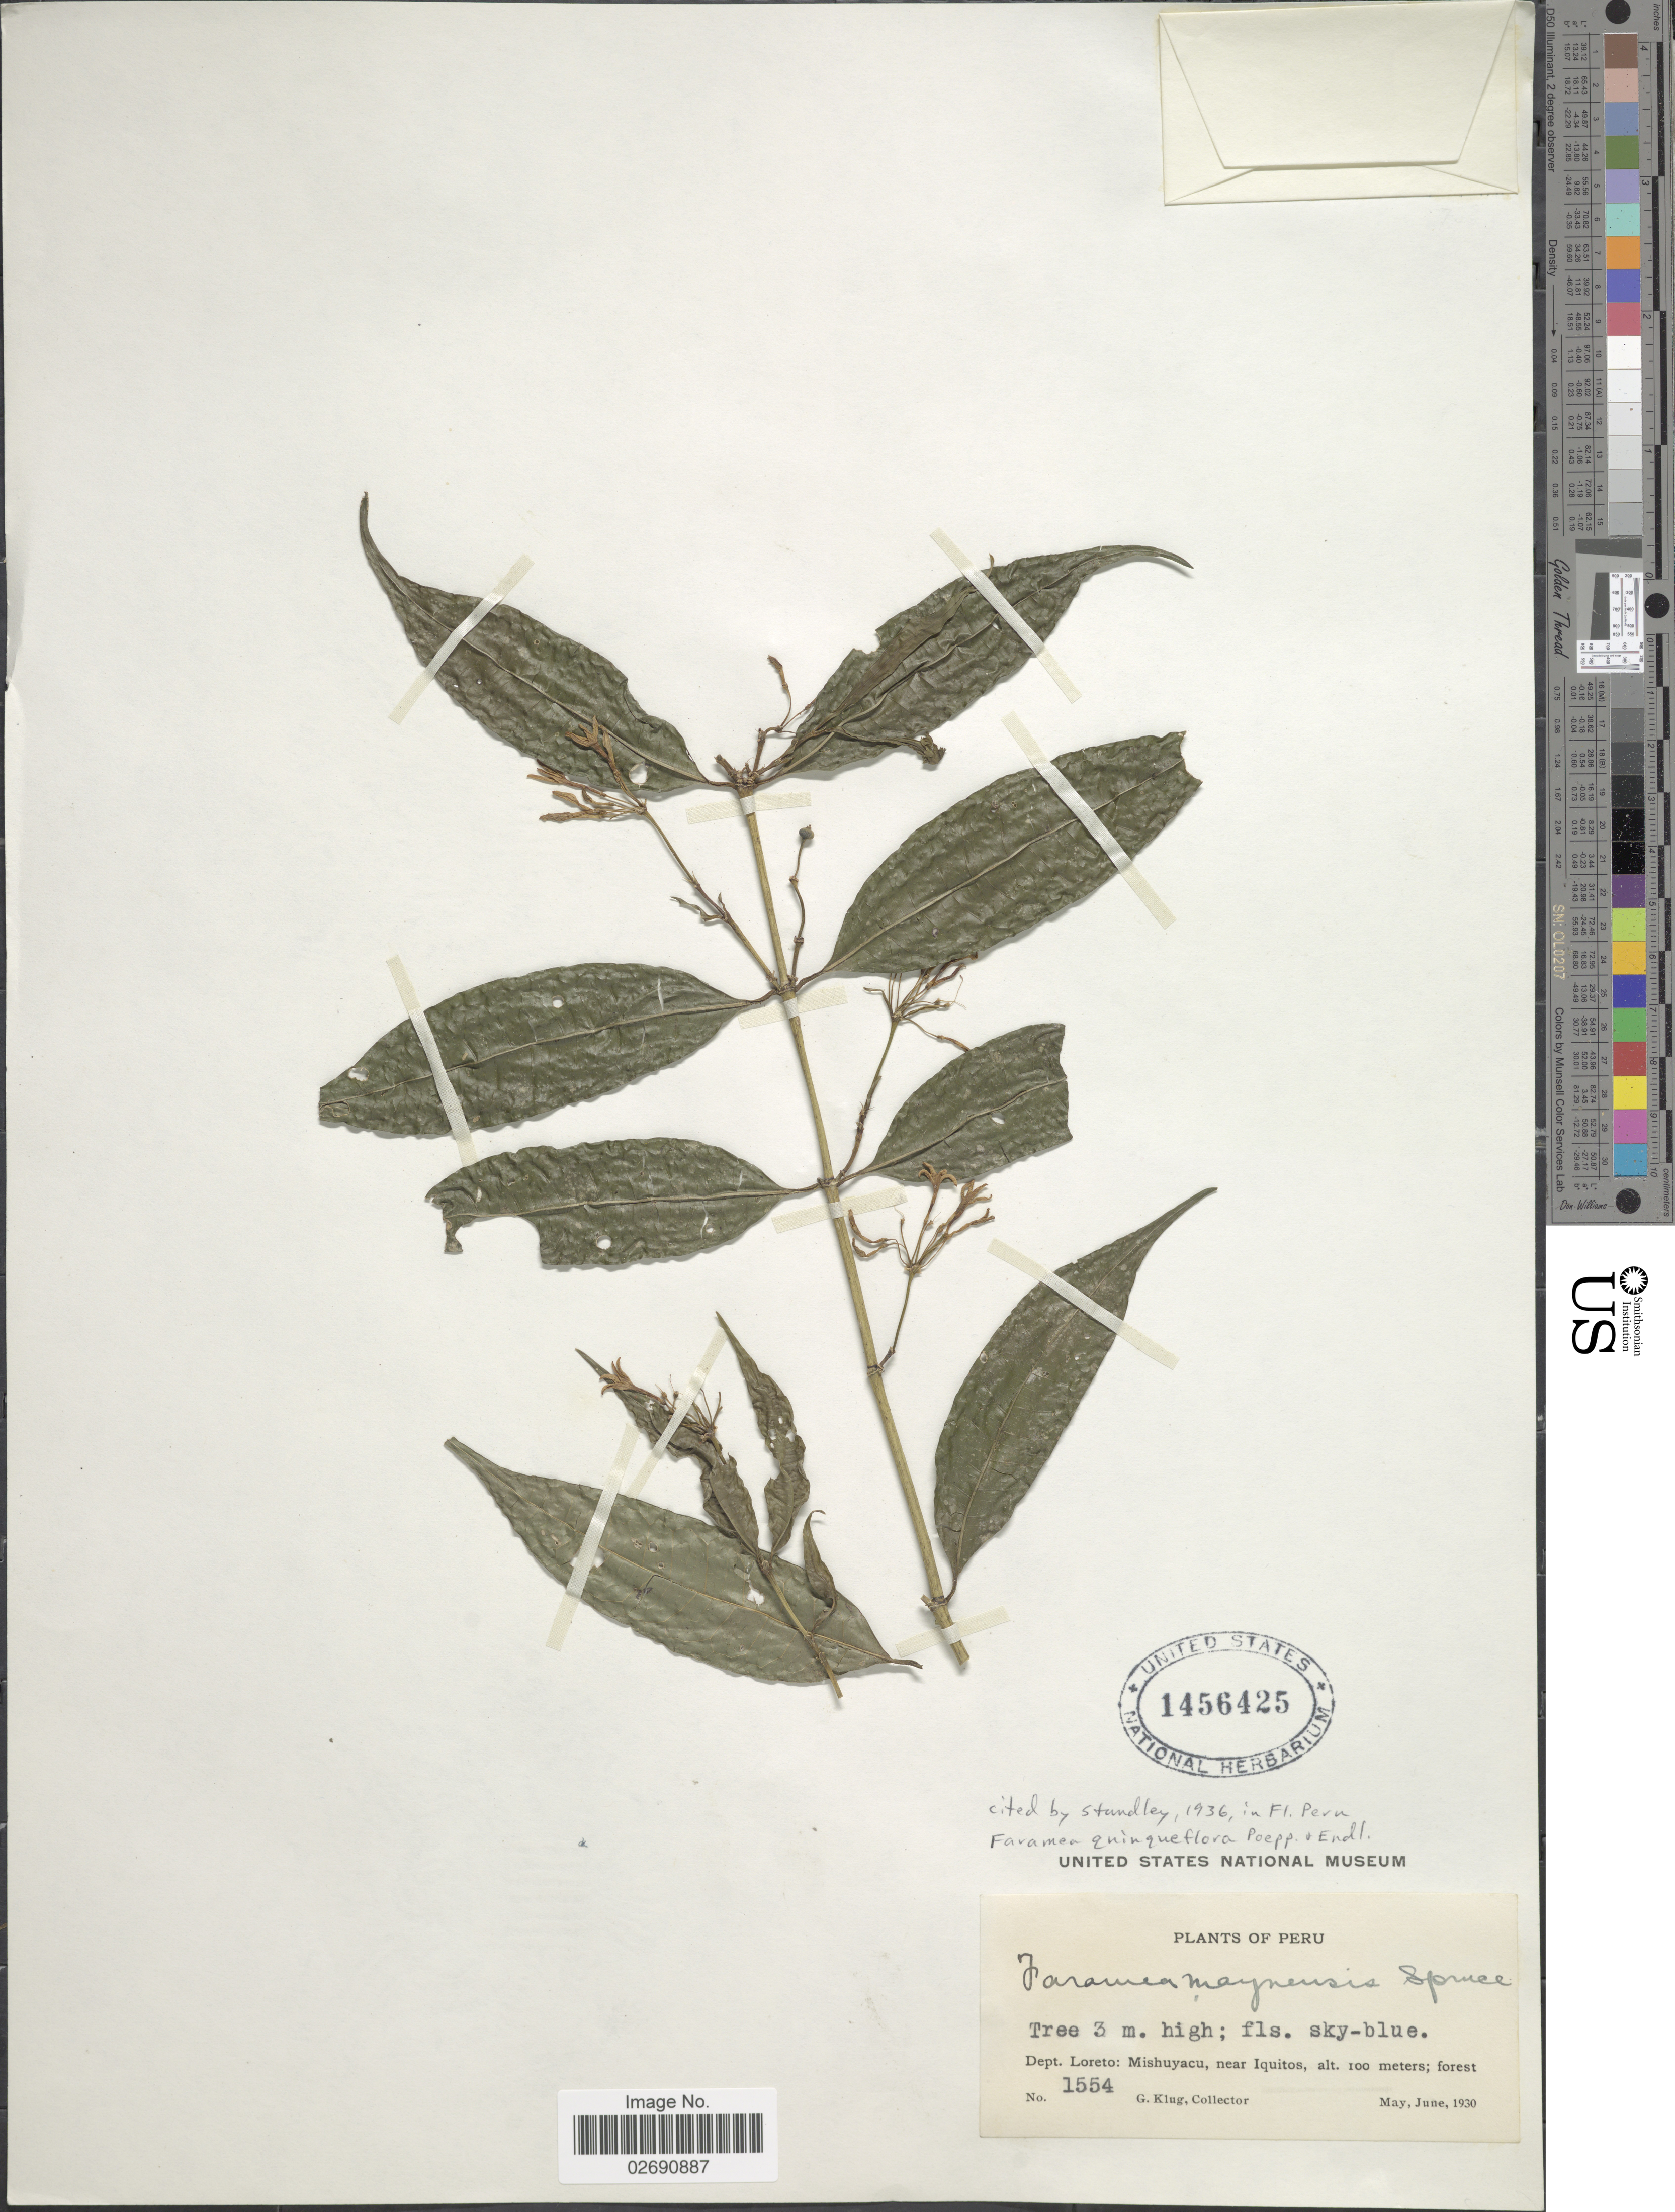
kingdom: Plantae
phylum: Tracheophyta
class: Magnoliopsida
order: Gentianales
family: Rubiaceae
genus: Faramea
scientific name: Faramea quinqueflora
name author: Poepp. & Endl.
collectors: G. Klug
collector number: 1554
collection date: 1930-05/1930-06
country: Peru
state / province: Loreto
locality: Mishuyacu, near Iquitos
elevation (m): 100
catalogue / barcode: US 1456425